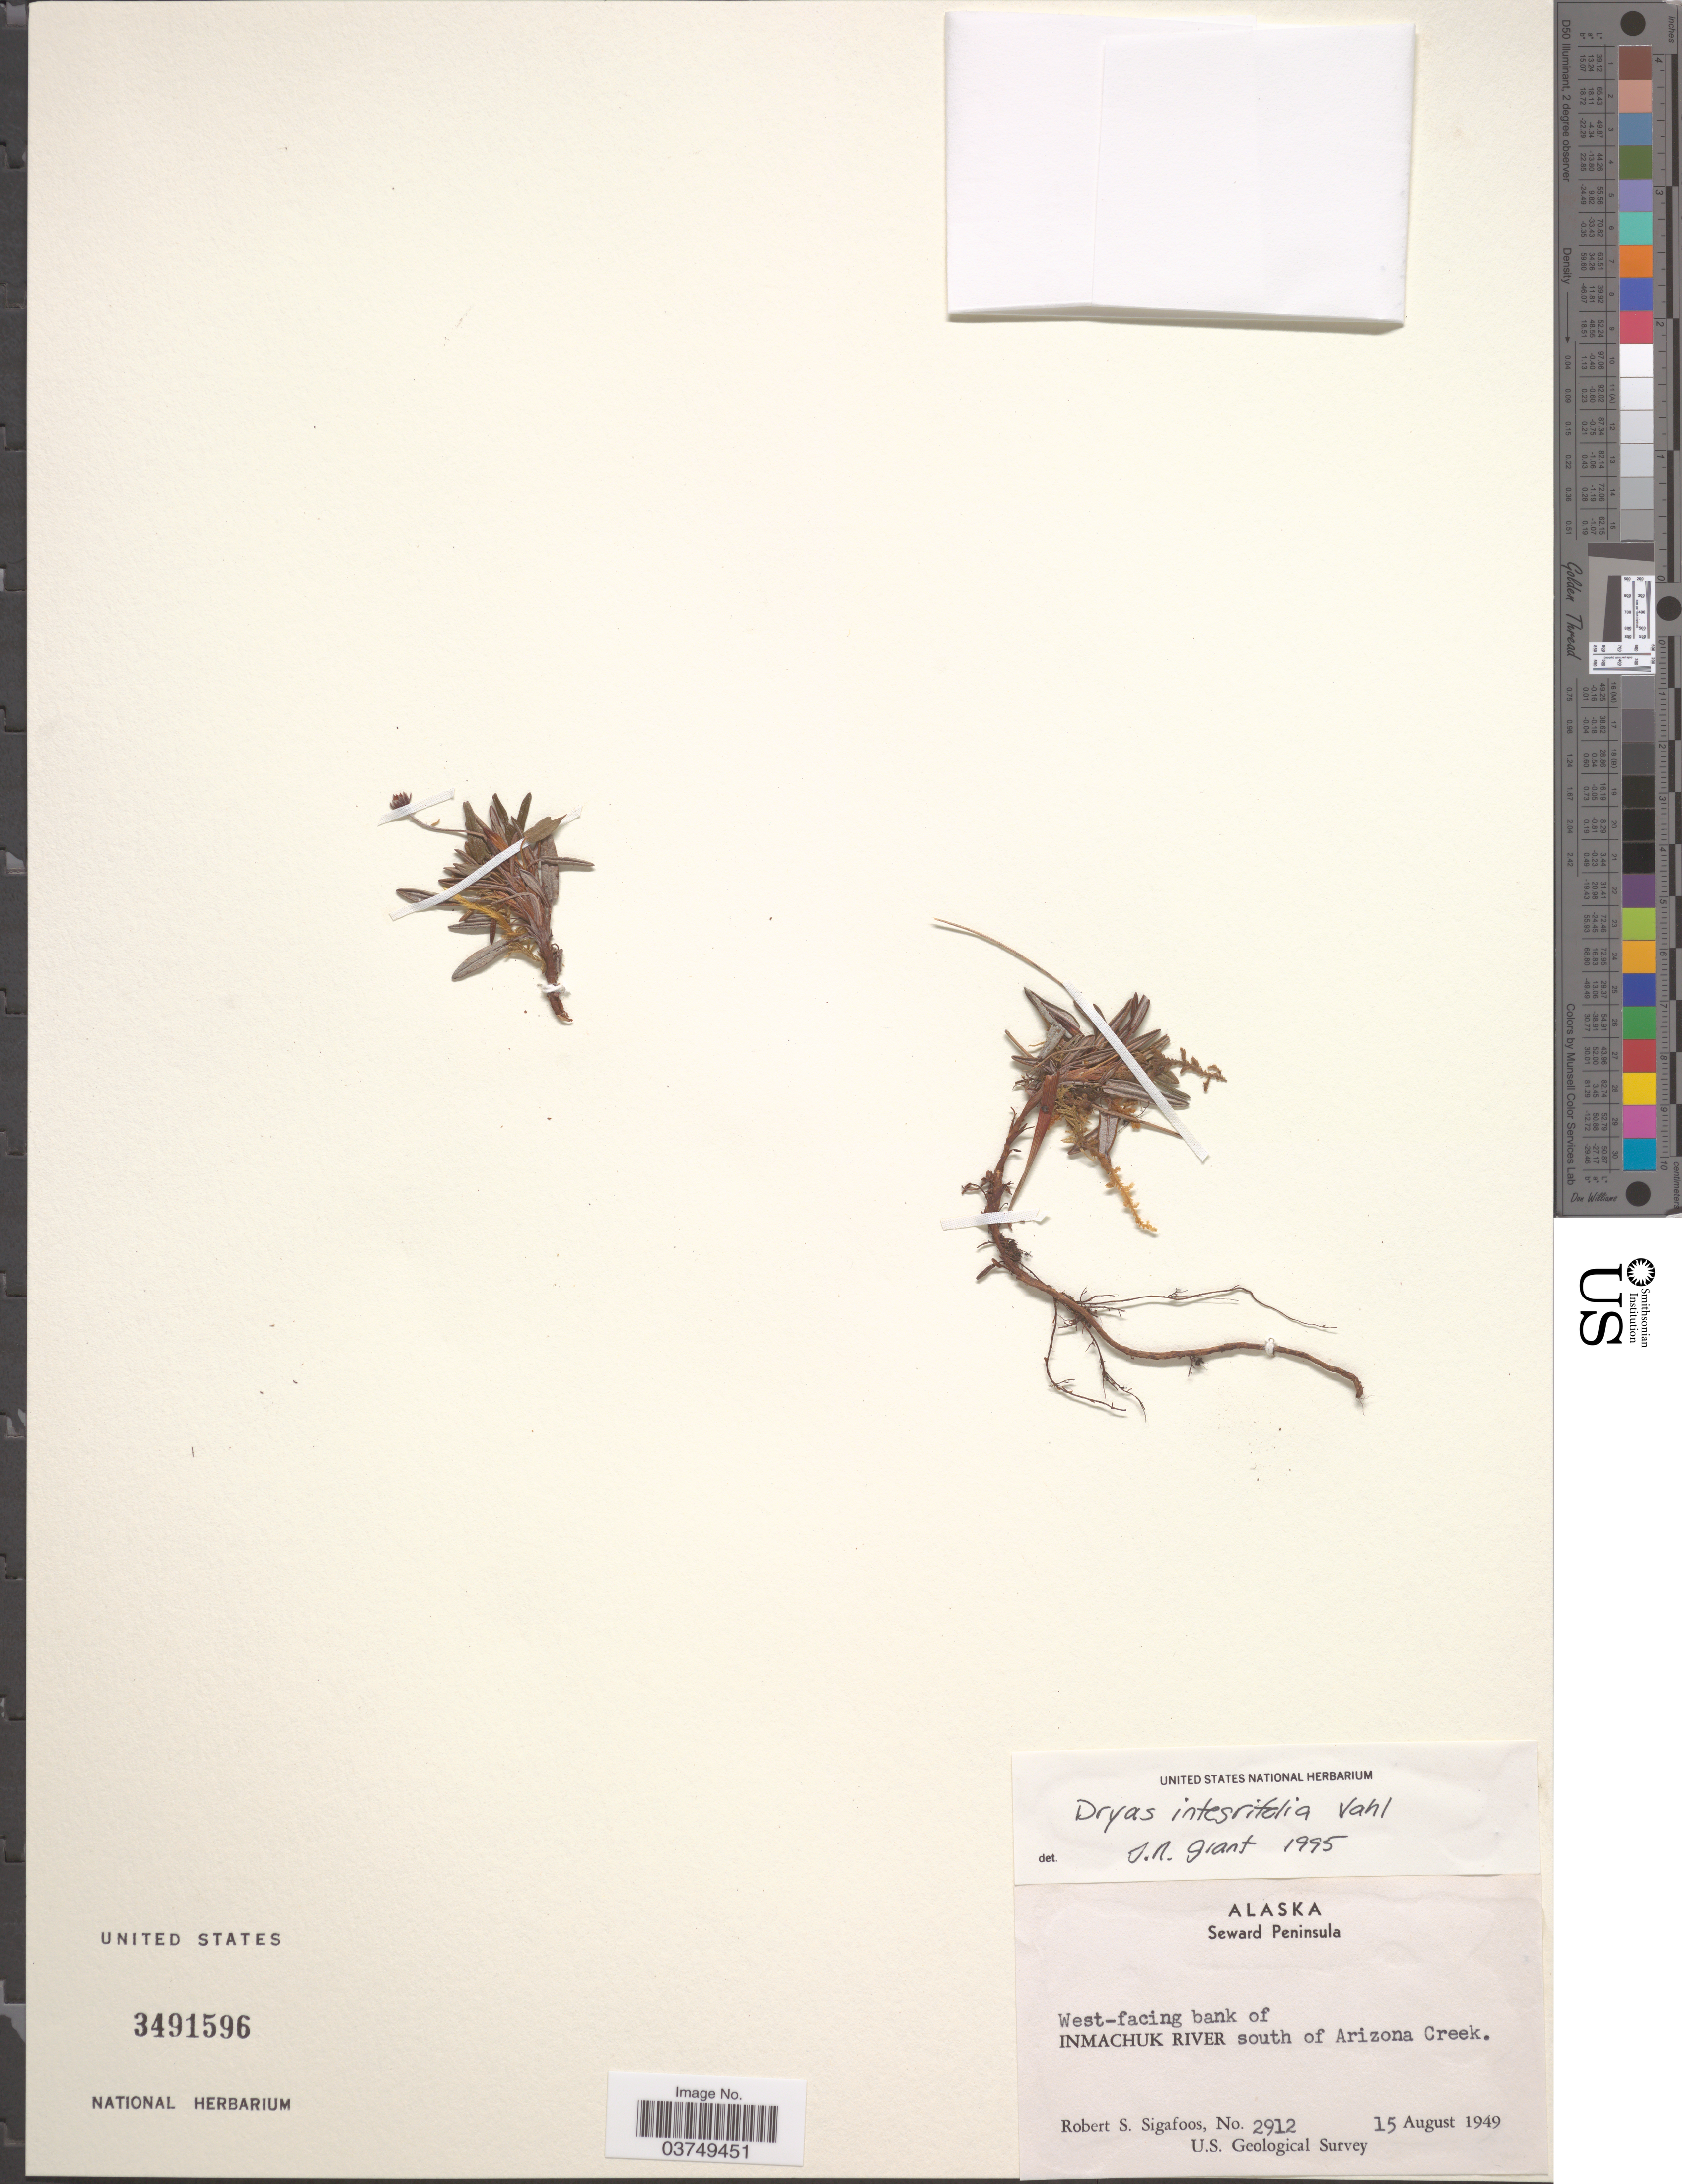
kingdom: Plantae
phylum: Tracheophyta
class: Magnoliopsida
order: Rosales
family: Rosaceae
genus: Dryas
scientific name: Dryas integrifolia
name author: Vahl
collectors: R. Sigafoos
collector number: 2912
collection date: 1949-08-15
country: United States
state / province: Alaska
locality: Seward Peninsula. West-facing bank of slope of Inmachuk River south of Arizona Creek.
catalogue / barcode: US 3491596